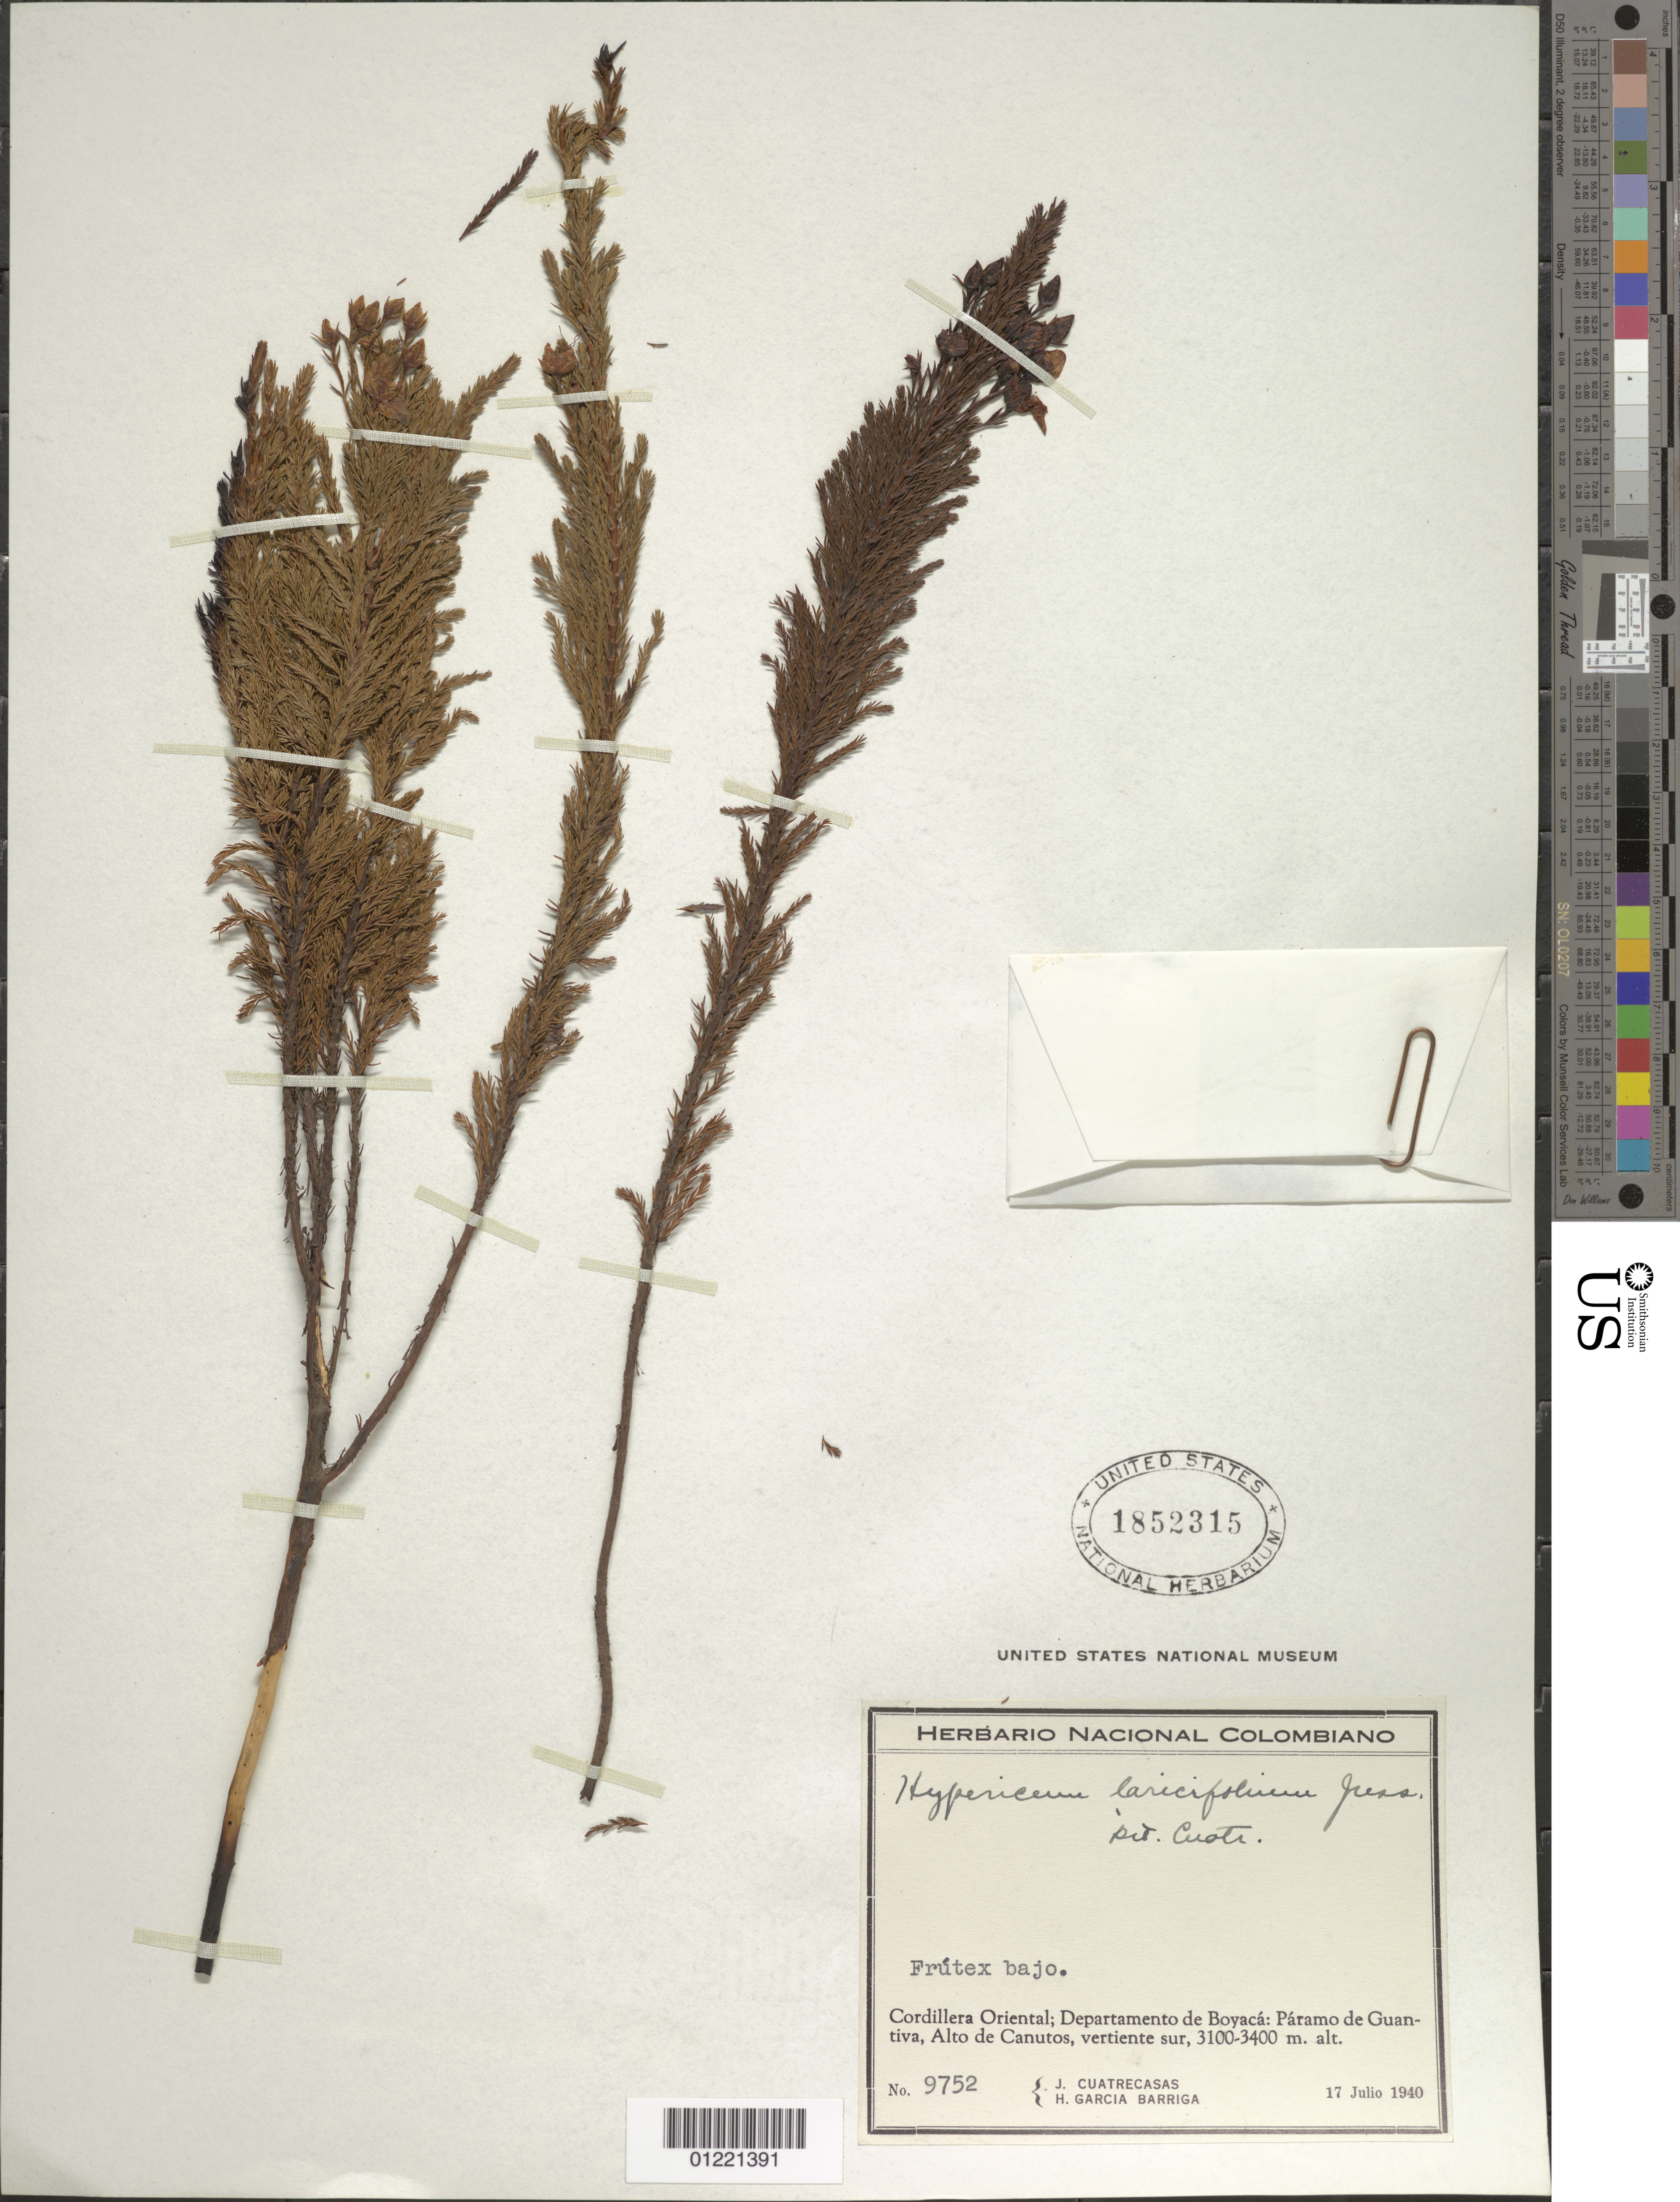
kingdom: Plantae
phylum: Tracheophyta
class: Magnoliopsida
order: Malpighiales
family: Hypericaceae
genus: Hypericum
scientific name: Hypericum laricifolium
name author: Juss.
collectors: J. Cuatrecasas & H. García Barriga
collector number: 9752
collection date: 1940-07-17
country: Colombia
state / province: Boyacá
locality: Paramo de Guantiva, Alto de Canutos, vertiente sur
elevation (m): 3100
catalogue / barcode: US 1852315